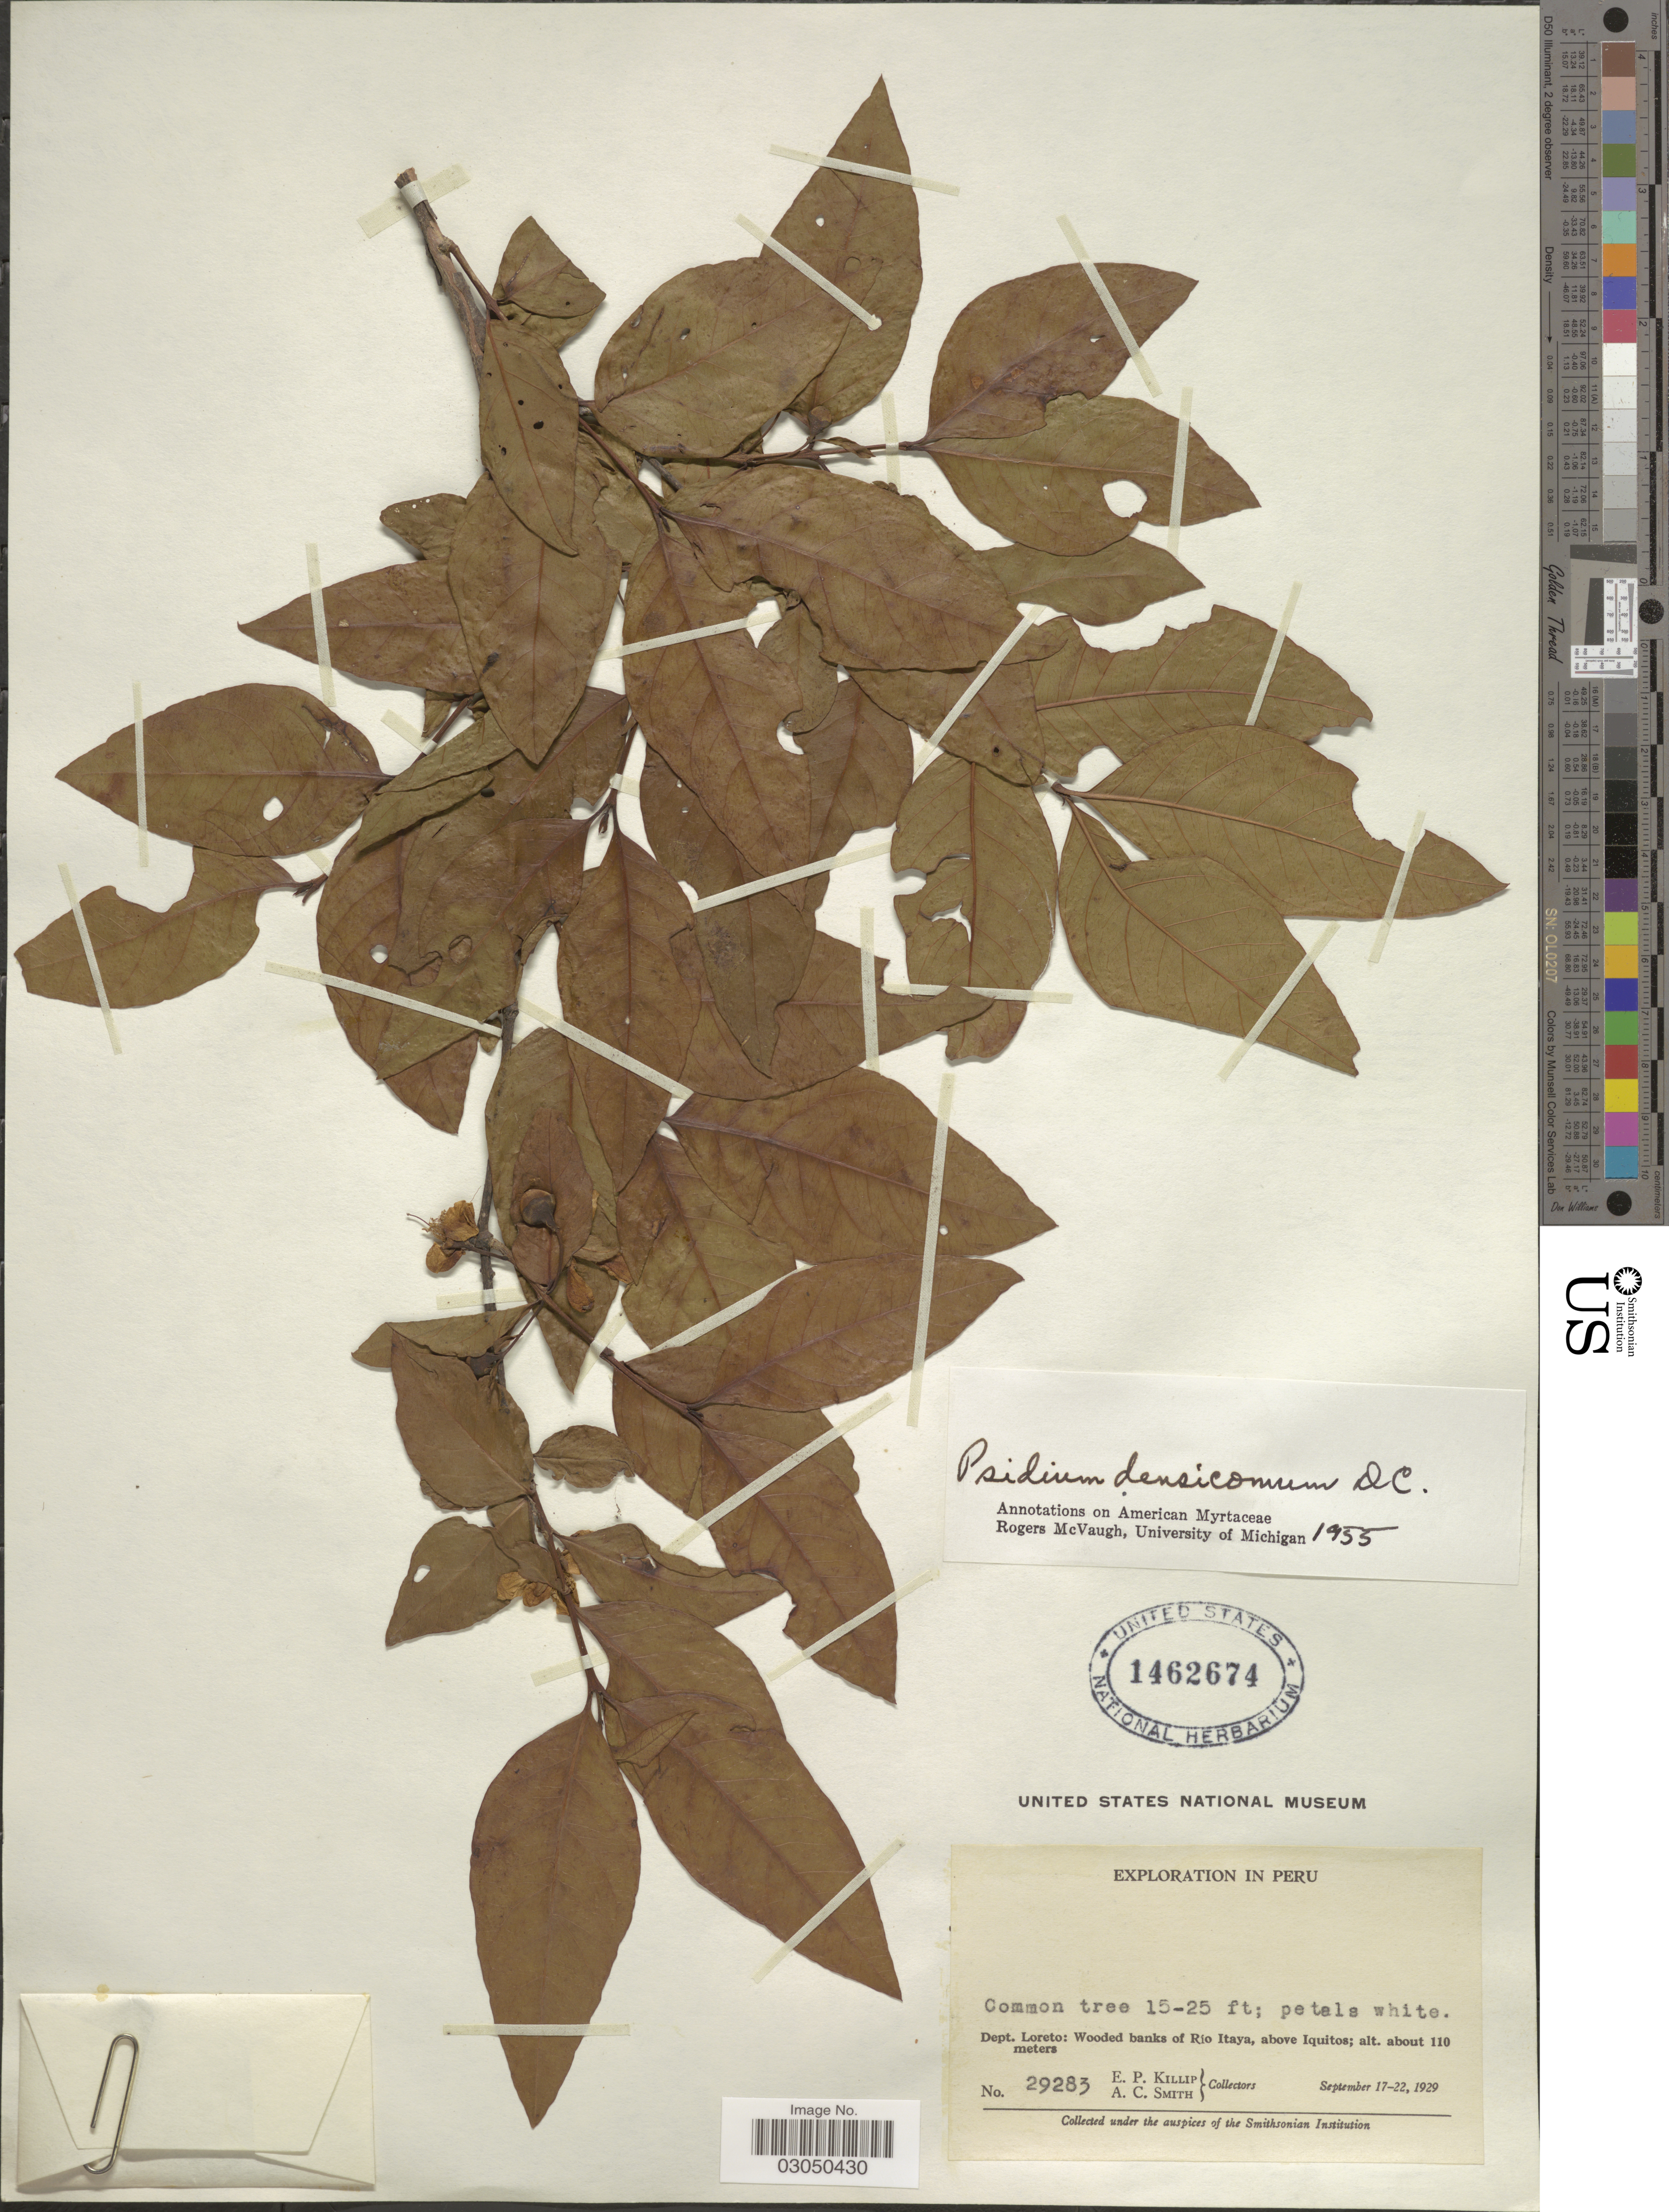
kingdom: Plantae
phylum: Tracheophyta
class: Magnoliopsida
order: Myrtales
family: Myrtaceae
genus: Psidium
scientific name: Psidium densicomum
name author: DC.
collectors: E. P. Killip & A. C. Smith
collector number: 29283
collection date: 1929-09-17/1929-09-22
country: Peru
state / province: Loreto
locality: Dept. Loreto: Wooded banks of Río Itaya, above Iquitos.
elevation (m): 110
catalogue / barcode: US 1462674